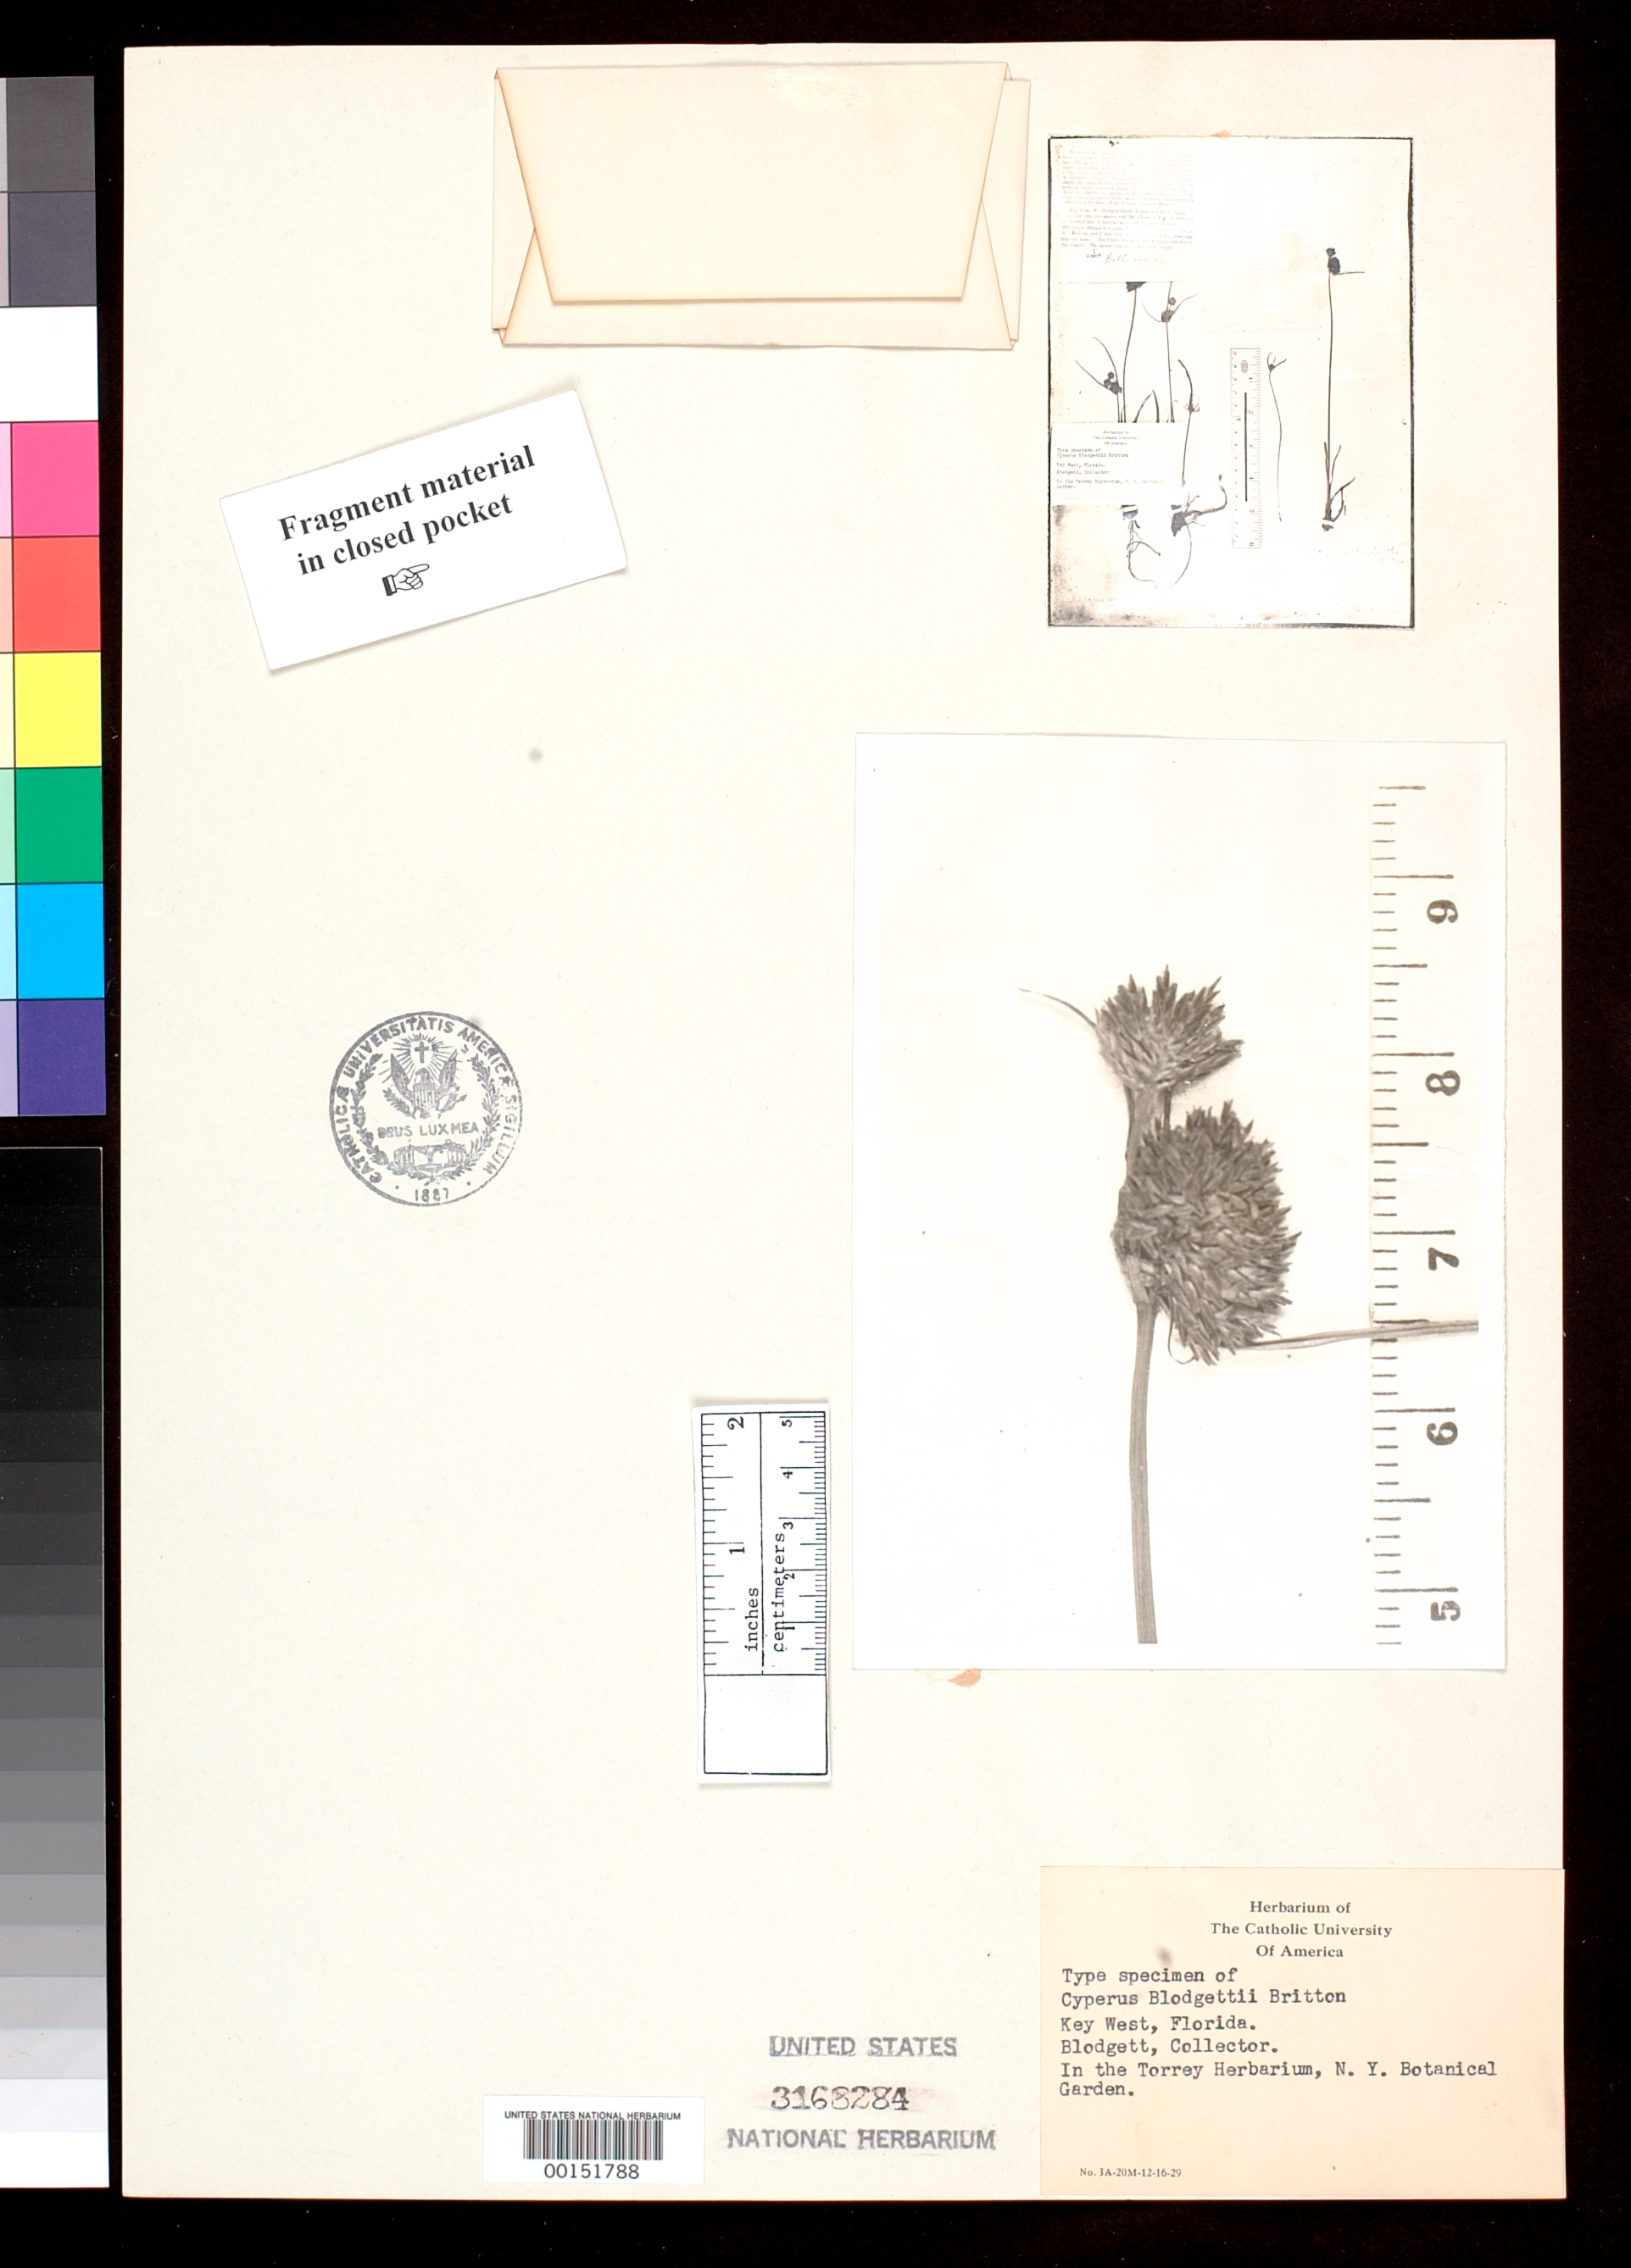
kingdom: Plantae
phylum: Tracheophyta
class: Liliopsida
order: Poales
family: Cyperaceae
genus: Cyperus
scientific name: Cyperus blodgettii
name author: Britton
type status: Isotype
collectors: J. L. Blodgett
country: United States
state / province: Florida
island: Key West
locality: Key West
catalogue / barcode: US 3168284